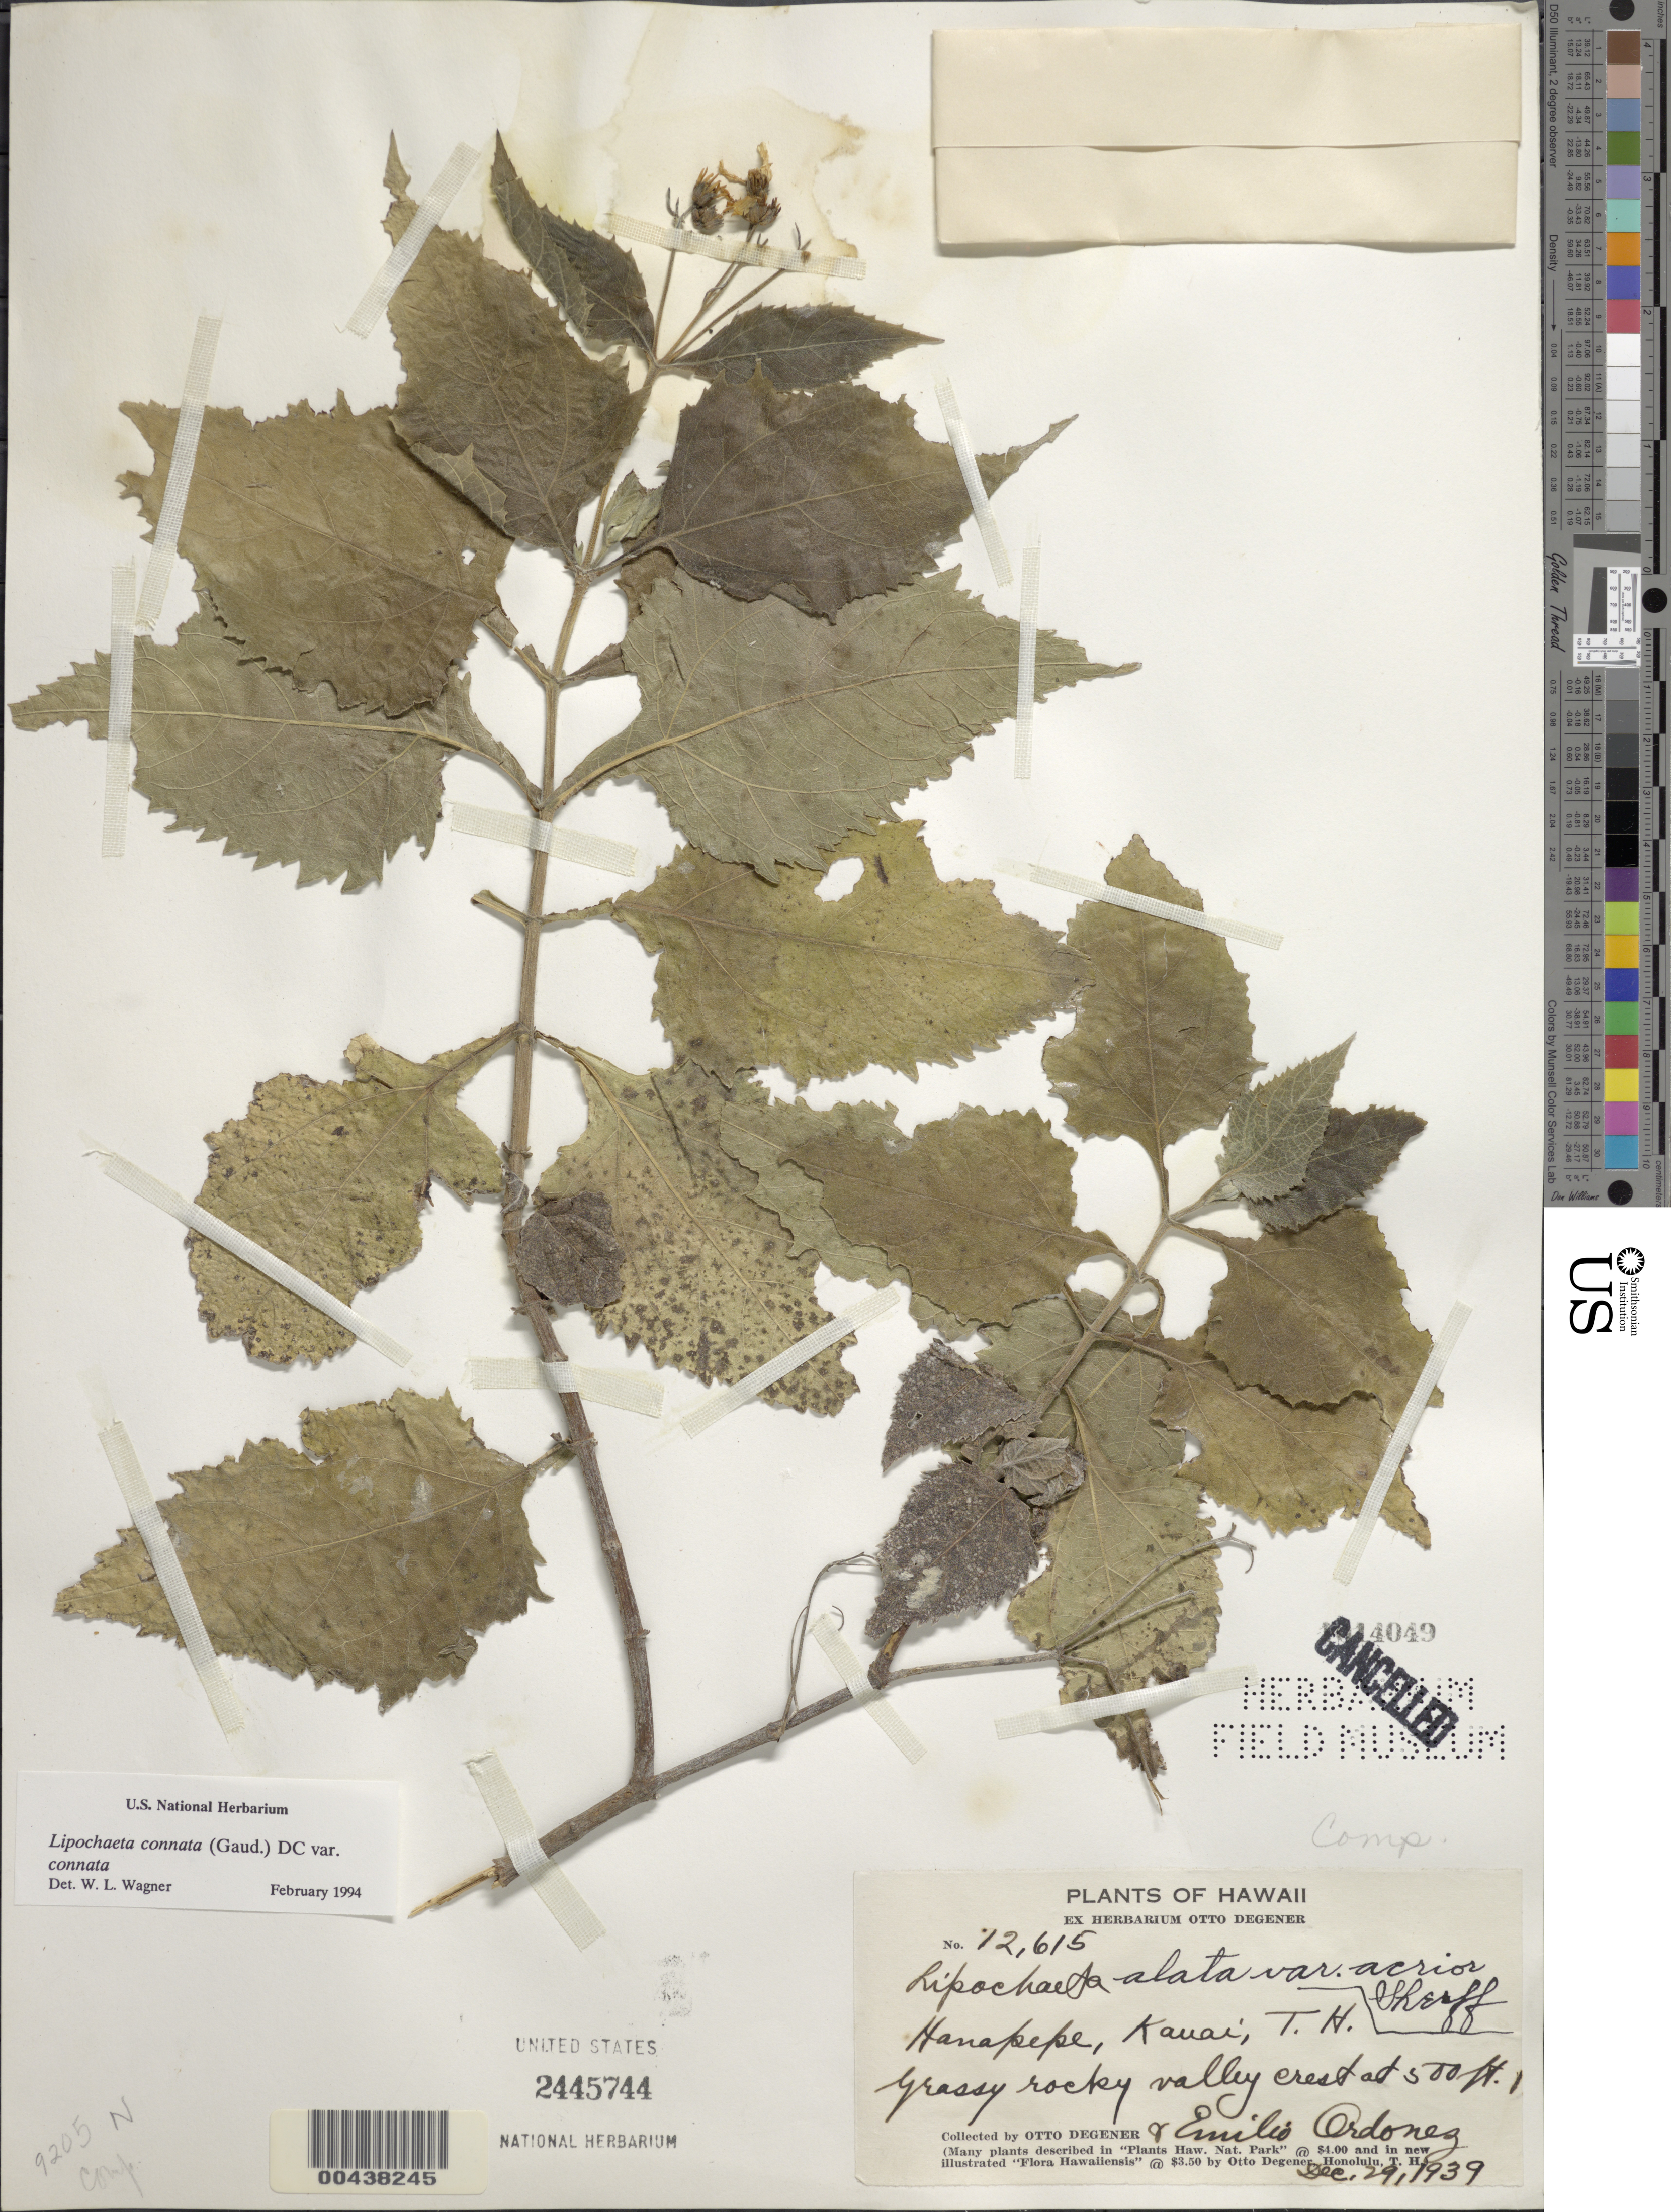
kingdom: Plantae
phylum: Tracheophyta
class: Magnoliopsida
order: Asterales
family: Asteraceae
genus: Lipochaeta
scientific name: Lipochaeta connata subsp. connata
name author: (Gaudich.) DC.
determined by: Wagner, W. L., (BOT), Smithsonian Institution - National Museum of Natural History (UNITED STATES)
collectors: O. Degener & E. Ordonez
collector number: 12615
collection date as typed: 29 Dec 1939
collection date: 1939-12-29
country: United States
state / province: Hawaii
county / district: Kauai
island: Kaua'i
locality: Hanapepe, valley crest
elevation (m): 152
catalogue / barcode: US 2445744